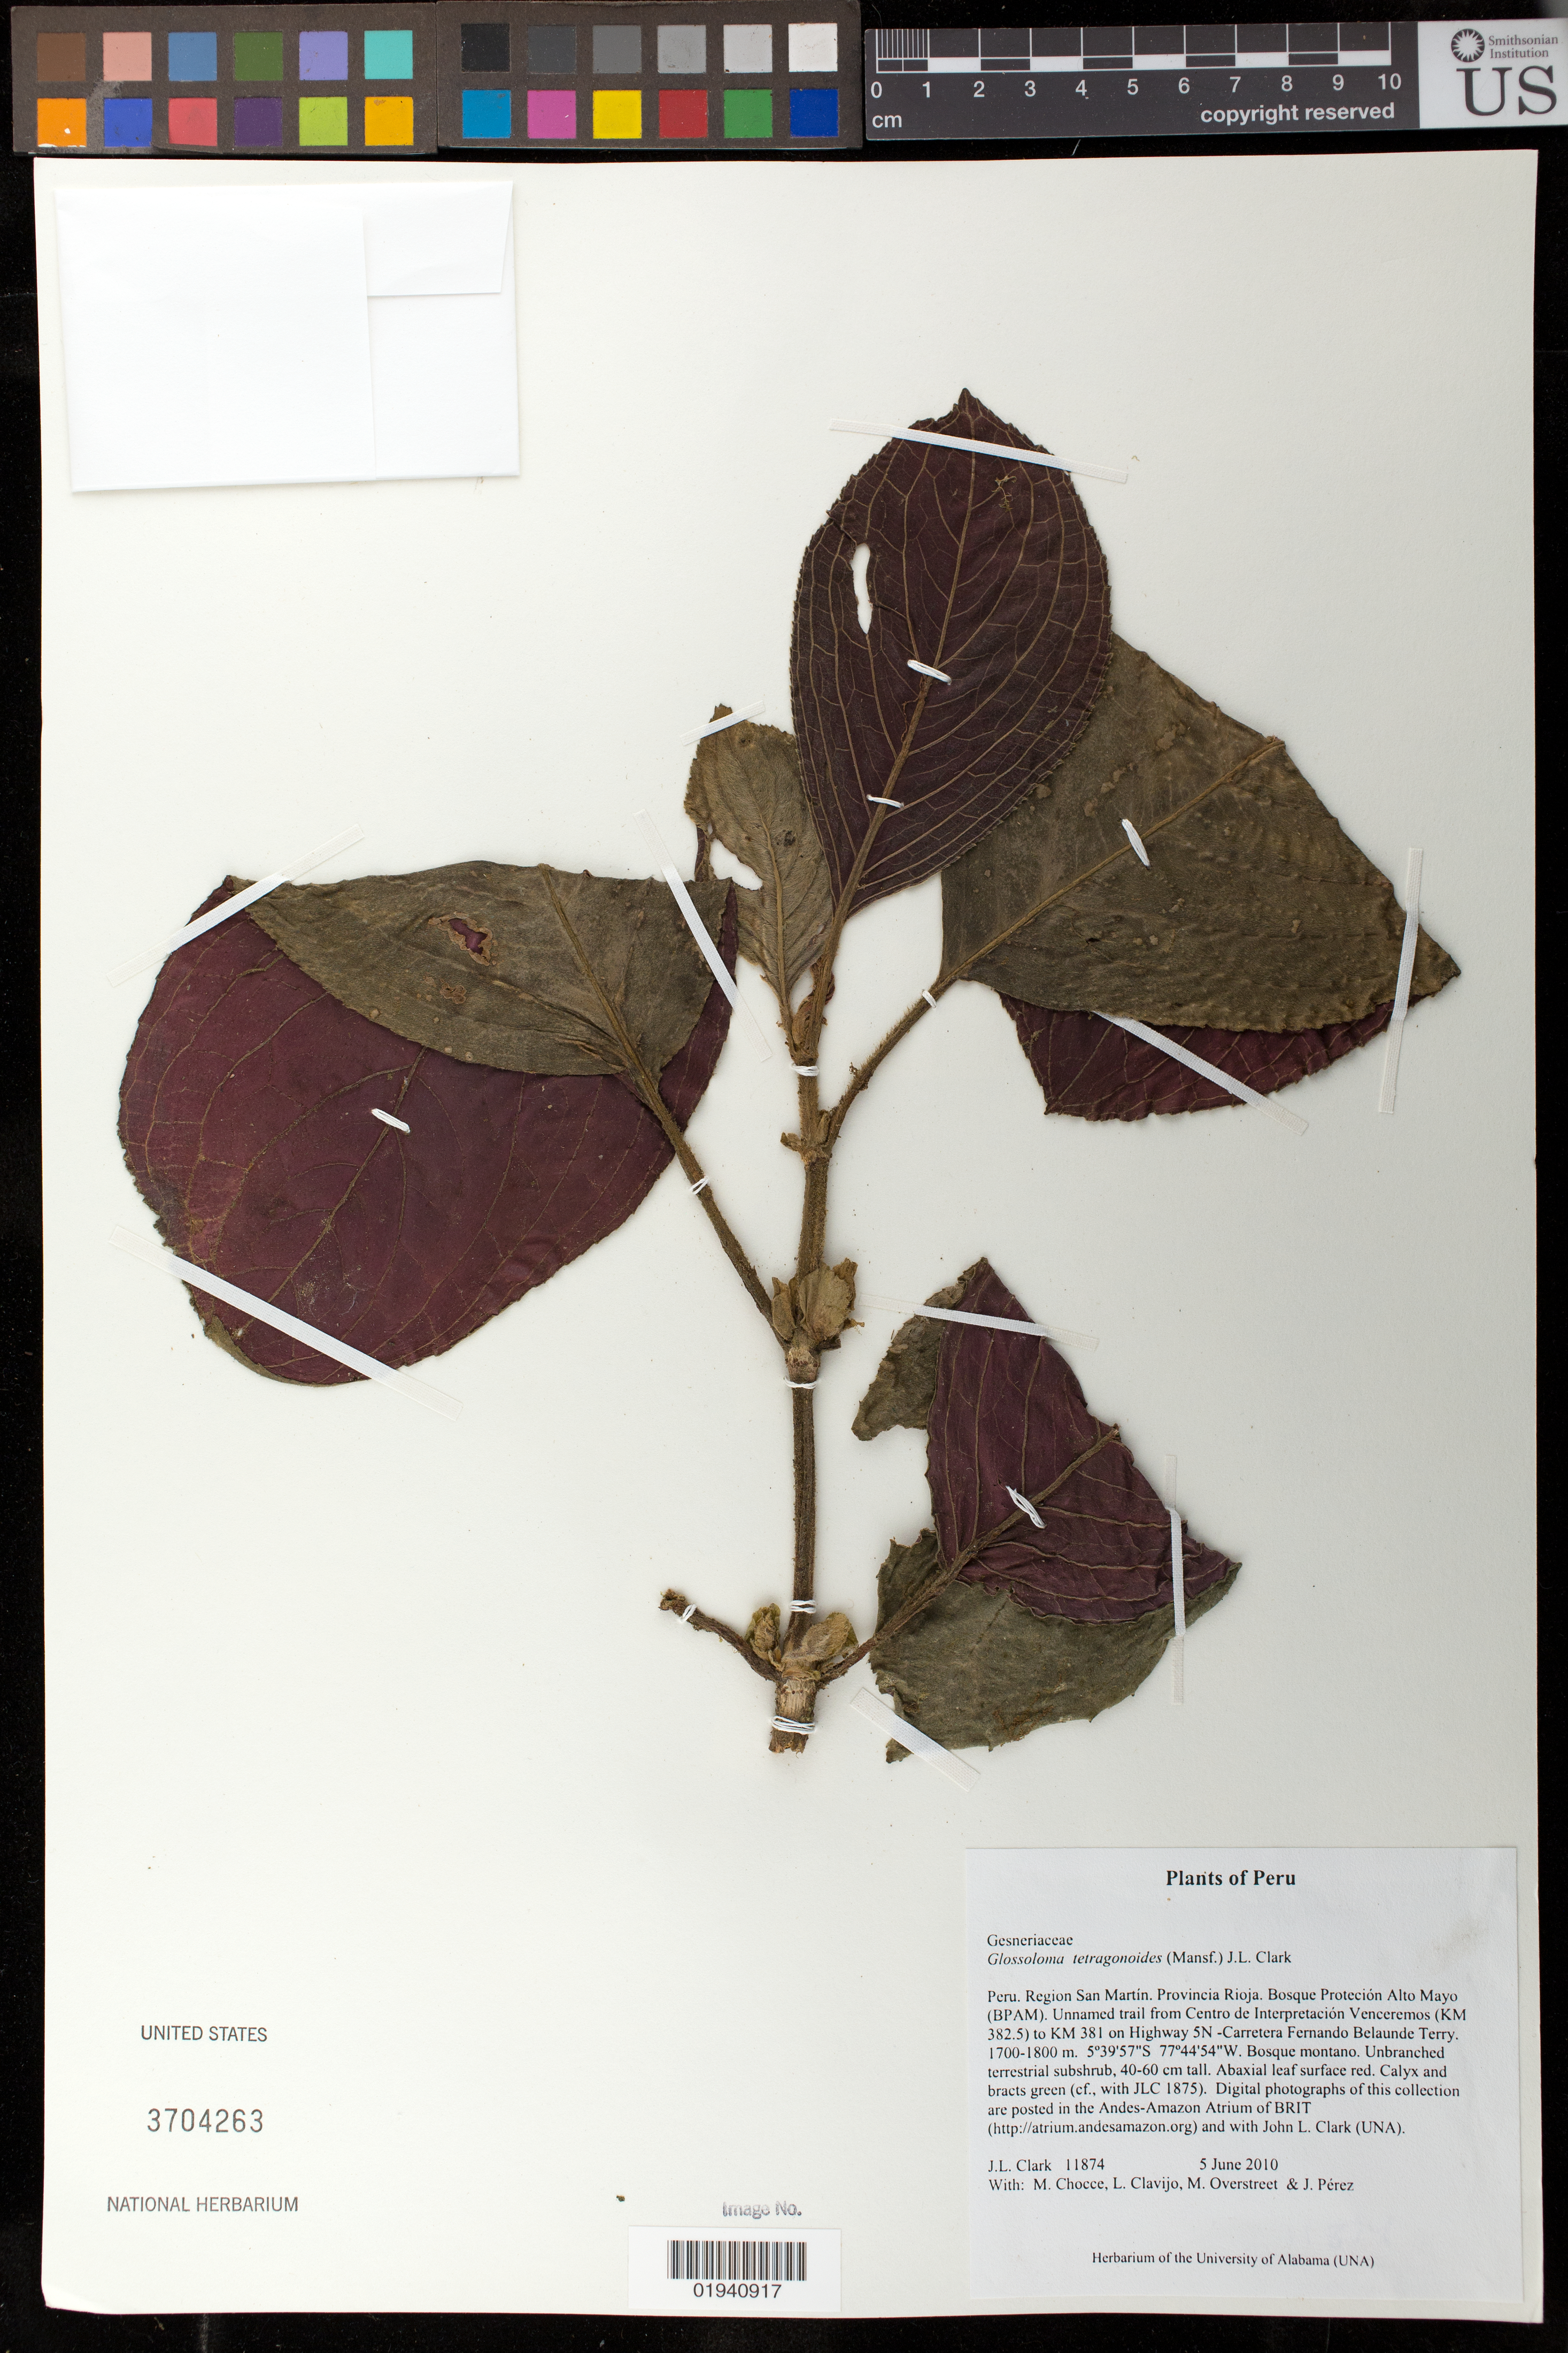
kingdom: Plantae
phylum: Tracheophyta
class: Magnoliopsida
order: Lamiales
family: Gesneriaceae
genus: Glossoloma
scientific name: Glossoloma tetragonoides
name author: (Mansf.) J.L. Clark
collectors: J. L. Clark, M. Chocce, L. Clavijo, M. Overstreet & J. Perez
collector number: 11874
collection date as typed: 5 Jun 2010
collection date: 2010-06-05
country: Peru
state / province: San Martín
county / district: Rioja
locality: Bosque Protecion Alto Mayo (BPAM). Unnamed trail from Centro de Interpretacion Venceremos (KM 382.5) to KM 381 on Highway 5N. Carretera Fernando Belaunde Terry.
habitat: Bosque montano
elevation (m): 1700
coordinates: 5 39 57 S, 77 44 54 W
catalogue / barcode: US 3704263